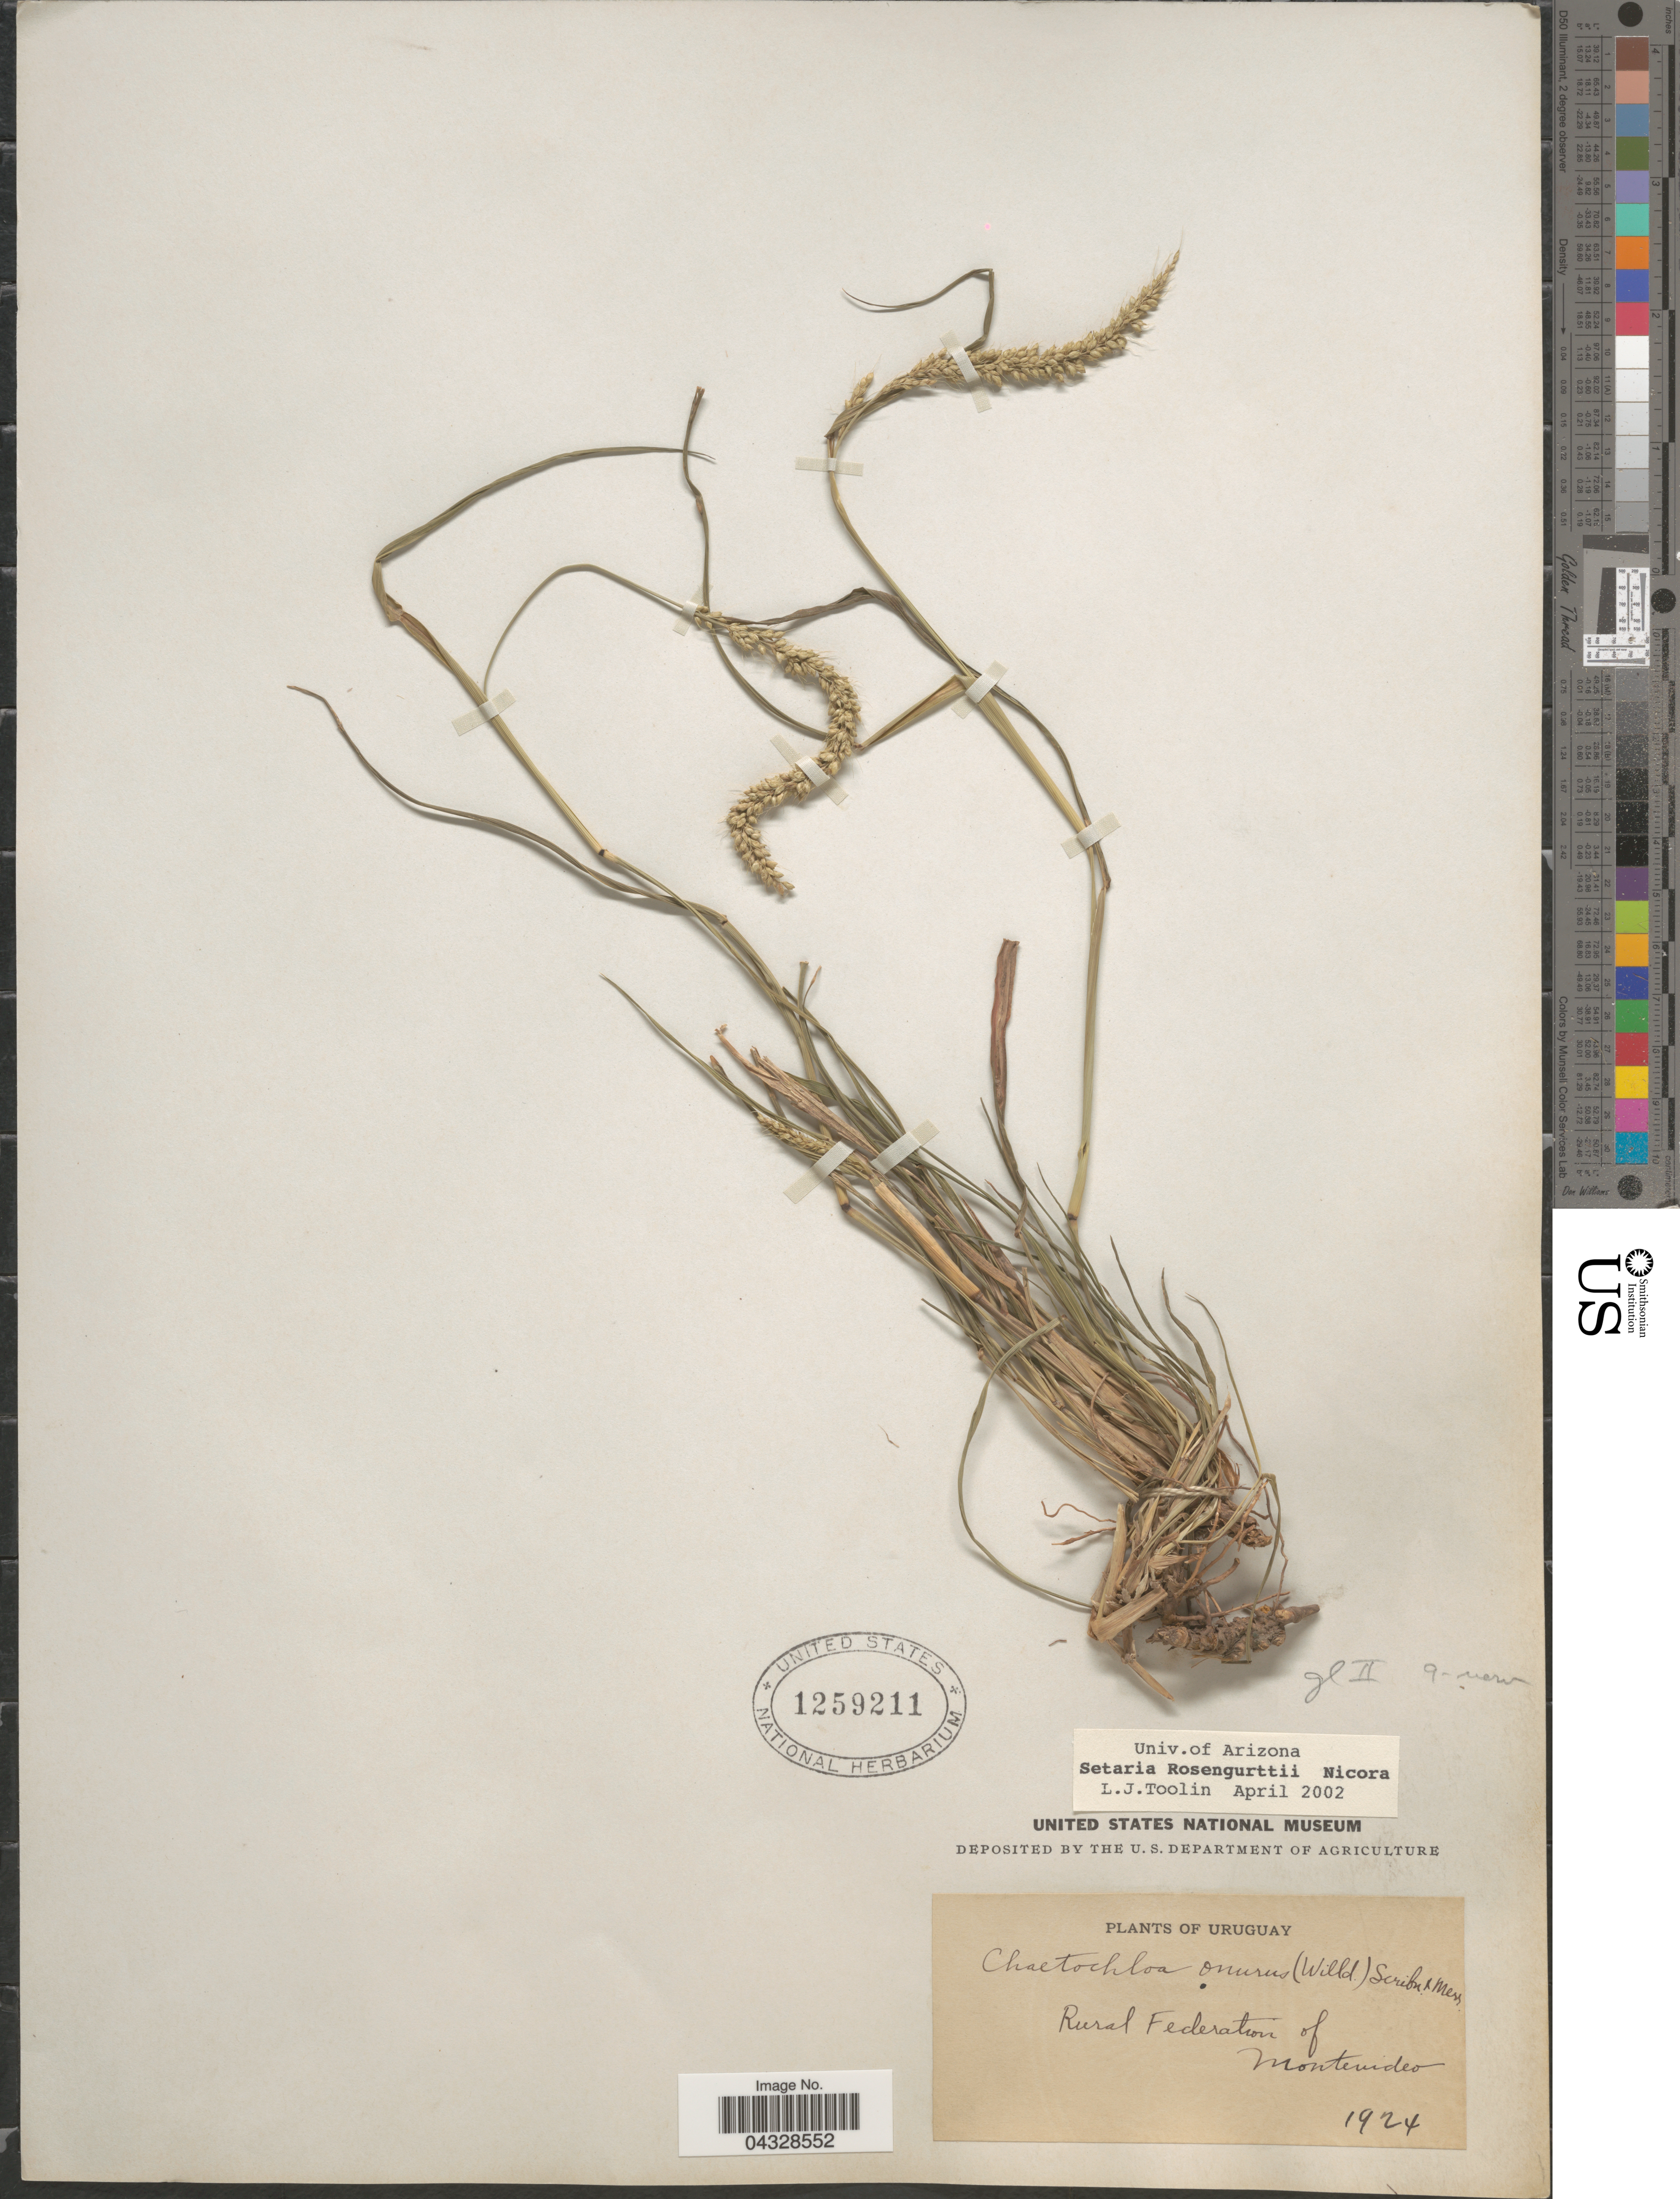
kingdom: Plantae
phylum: Tracheophyta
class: Liliopsida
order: Poales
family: Poaceae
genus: Setaria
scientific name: Setaria rosengurttii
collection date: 1924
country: Uruguay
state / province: Montevideo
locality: Rural Federation of Montevideo.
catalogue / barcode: US 1259211